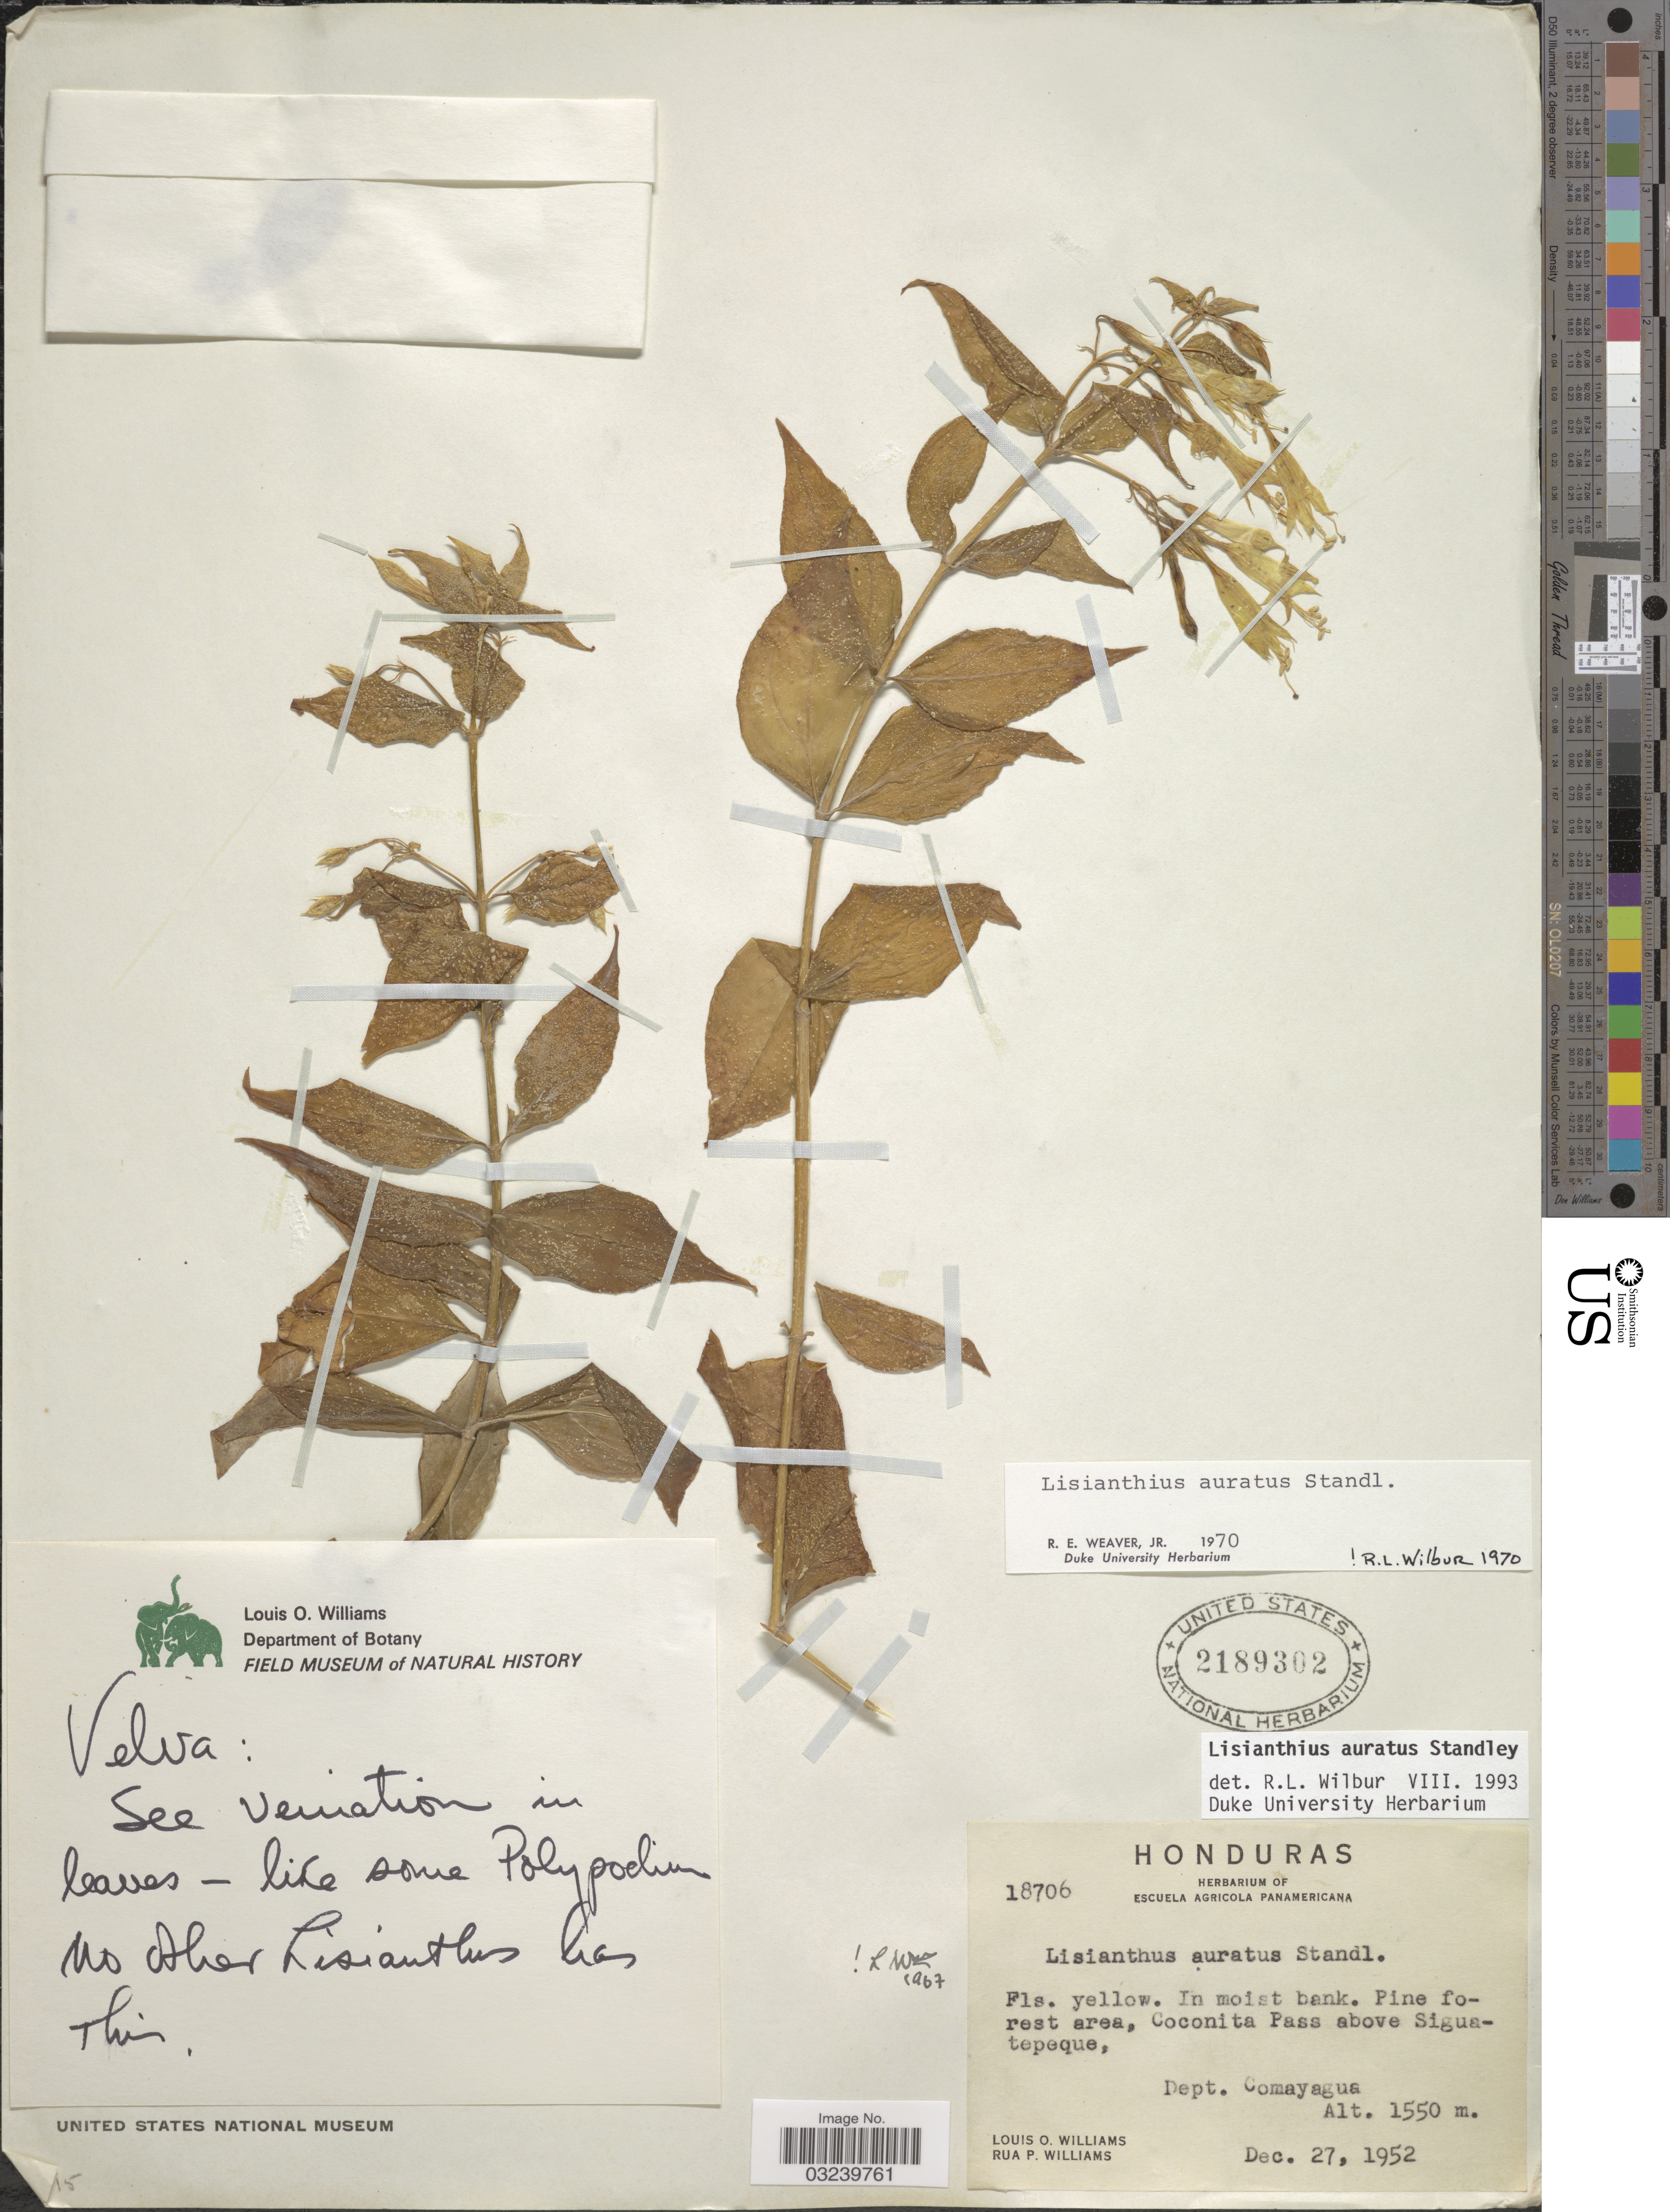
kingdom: Plantae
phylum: Tracheophyta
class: Magnoliopsida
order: Gentianales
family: Gentianaceae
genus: Lisianthius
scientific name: Lisianthius auratus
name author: Standl.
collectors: L. O. Williams & R. P. Williams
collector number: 18706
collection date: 1952-12-27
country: Honduras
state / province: Comayagua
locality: Pine forest area, Coconita Pass above Siguatepeque, Dept. Comayagua.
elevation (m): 1550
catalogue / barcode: US 2189302